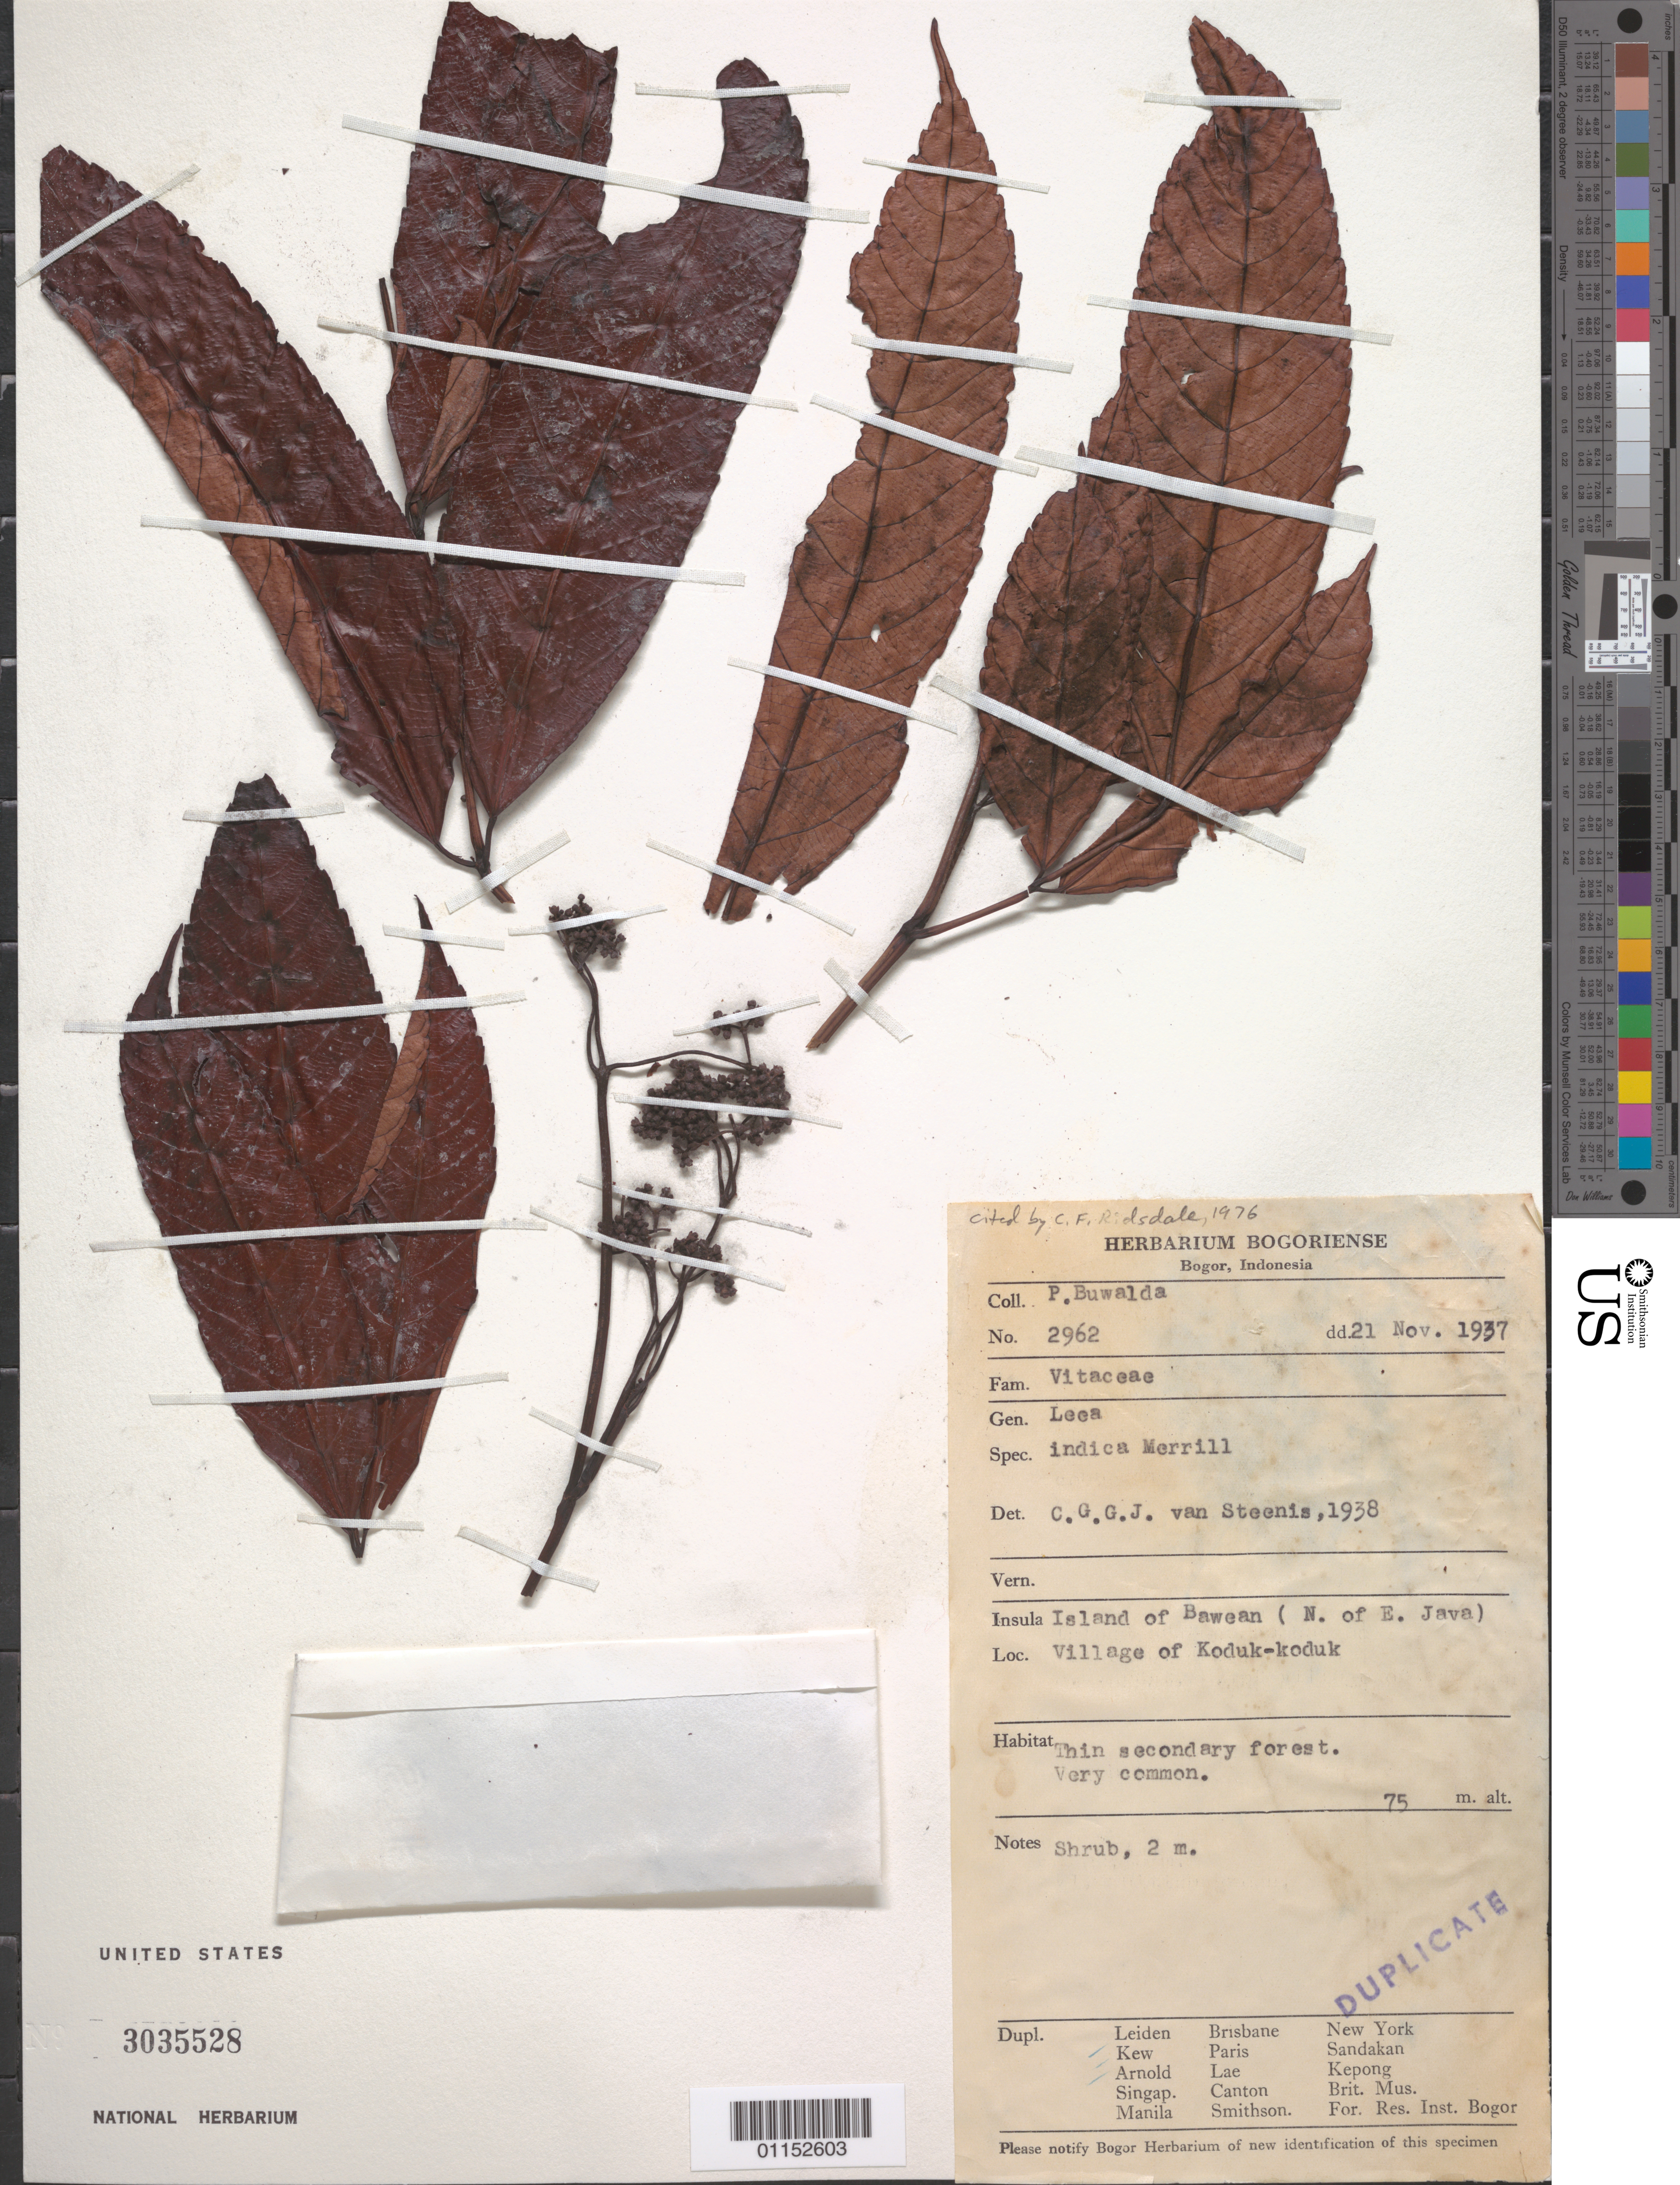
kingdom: Plantae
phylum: Tracheophyta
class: Magnoliopsida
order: Vitales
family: Vitaceae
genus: Leea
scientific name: Leea indica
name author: (Burm. f.) Merr.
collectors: P. Buwalda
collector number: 2962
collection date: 1937-11-21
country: Indonesia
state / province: Java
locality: Island of Bawean (N of E Java). Village of Koduk-koduk.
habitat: Thin secondary forest. Very common. Shrub.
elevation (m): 75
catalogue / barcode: US 3035528